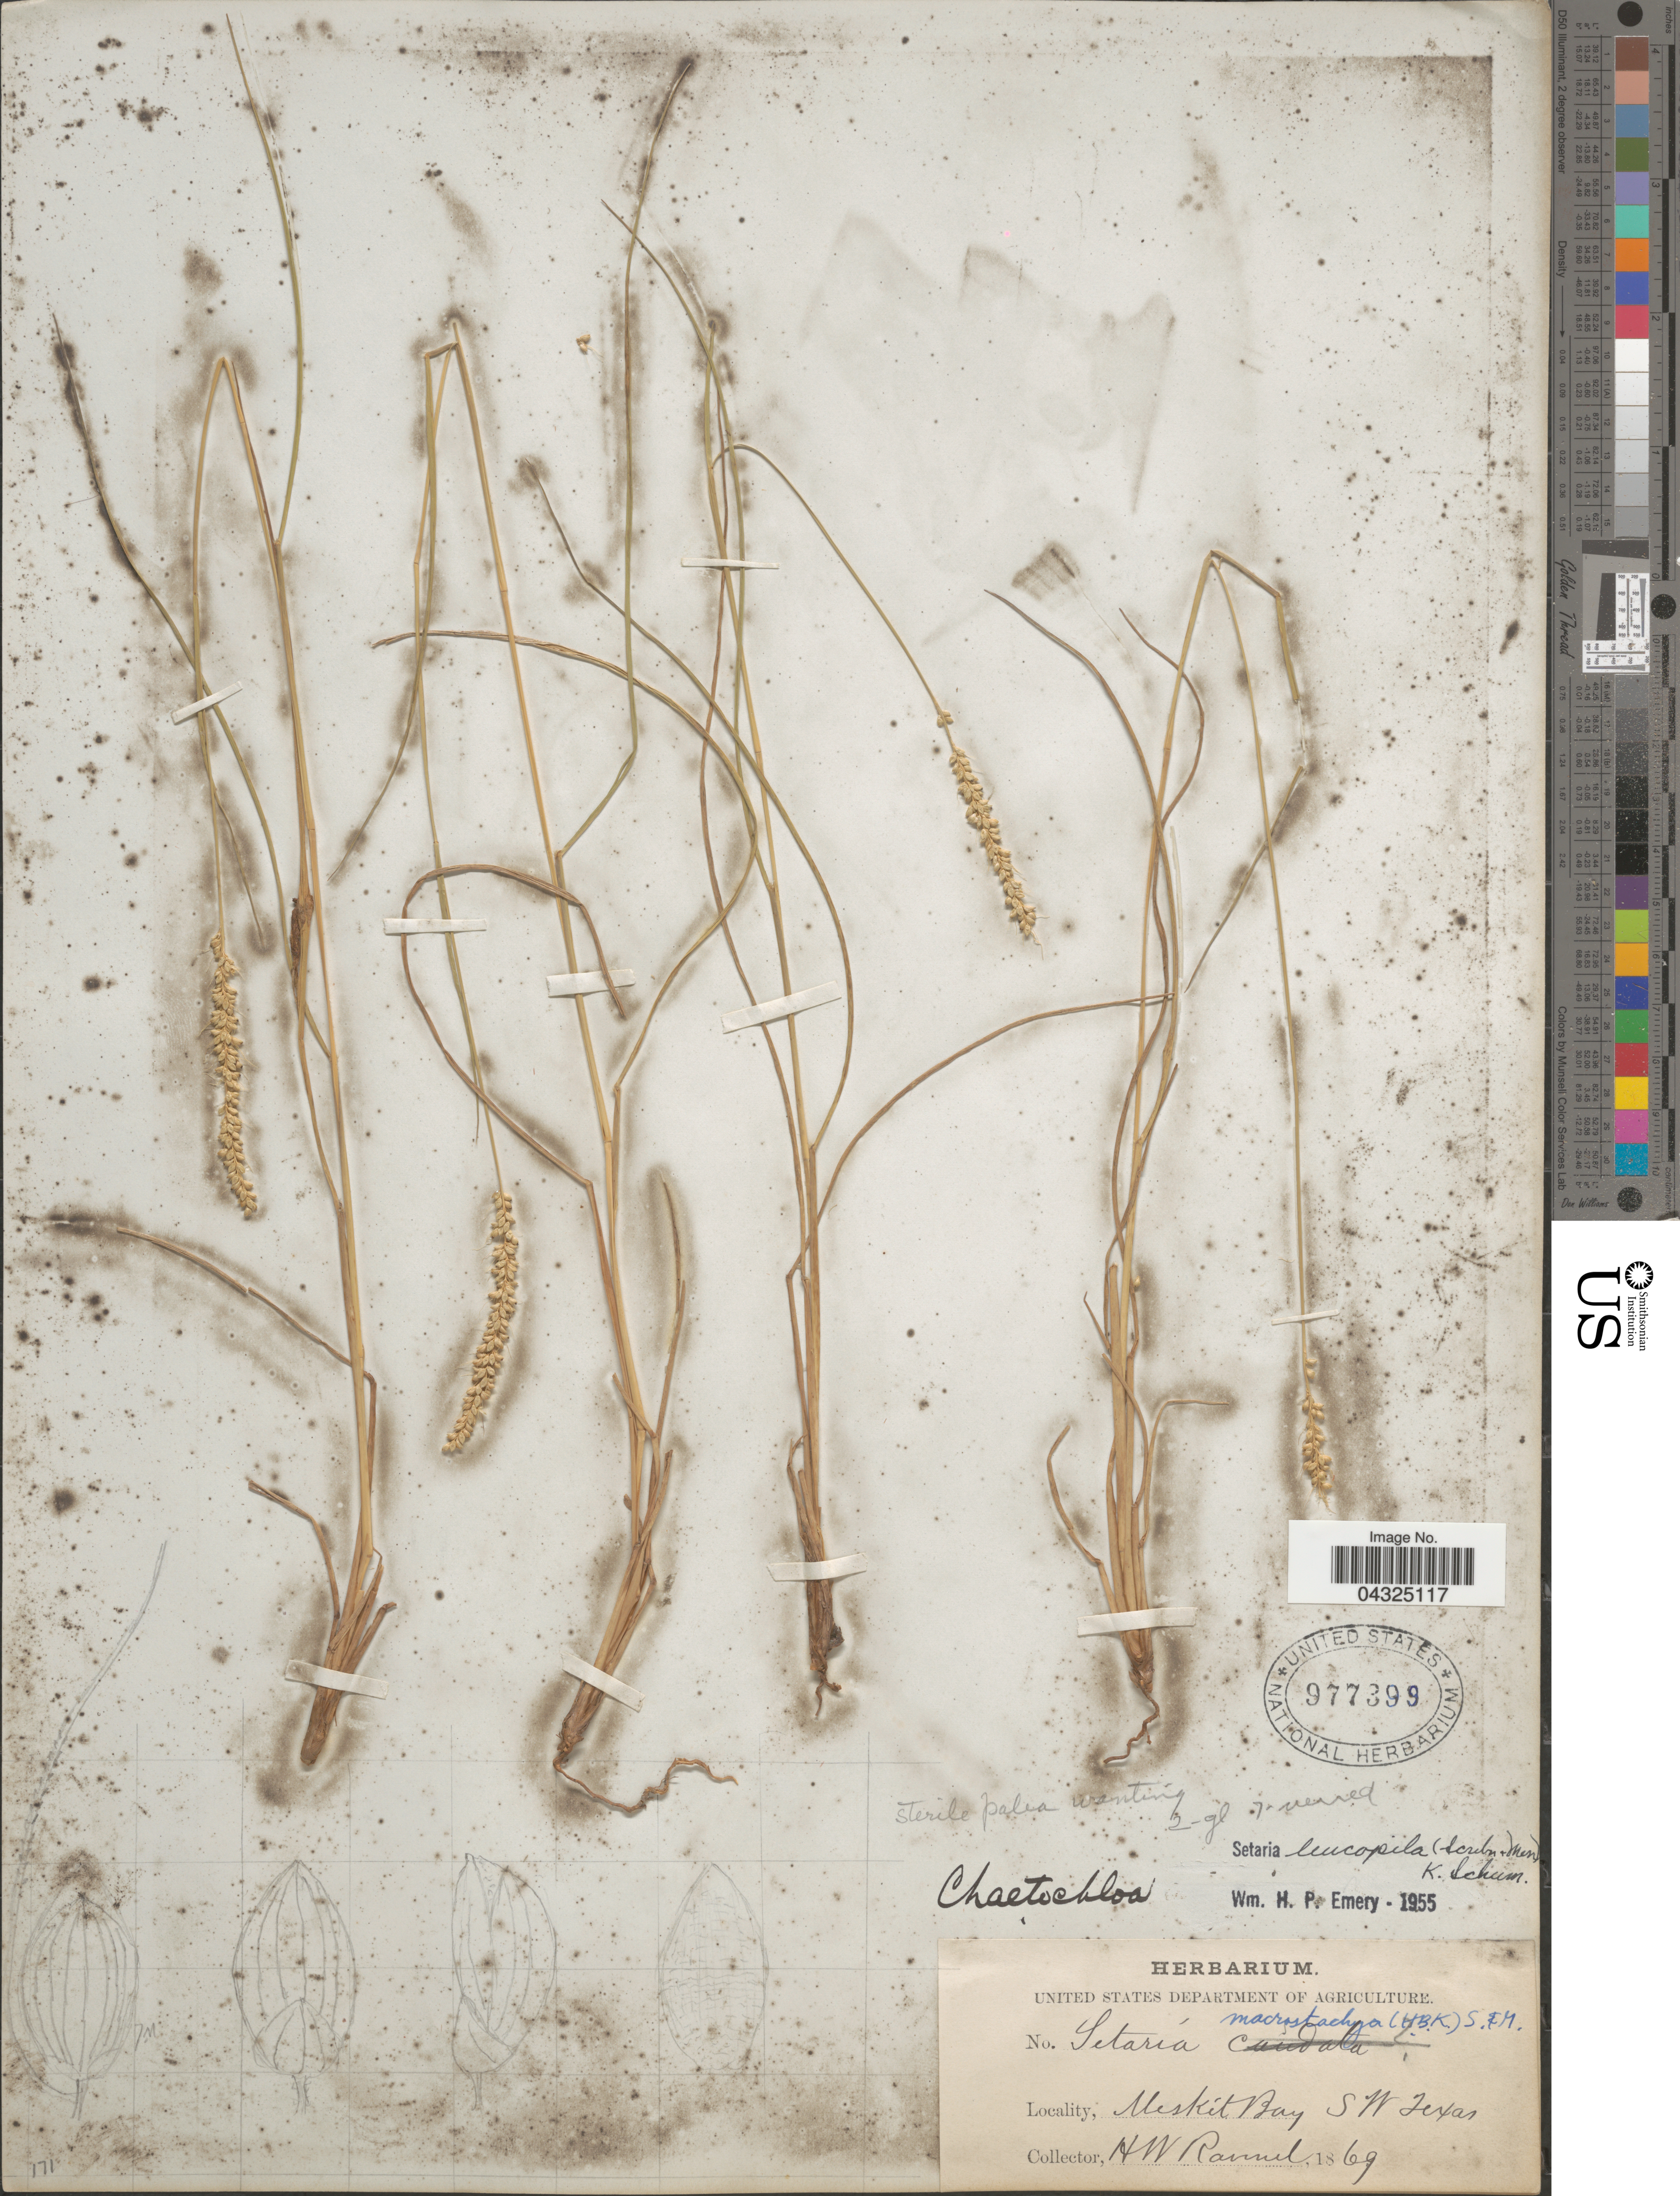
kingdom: Plantae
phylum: Tracheophyta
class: Liliopsida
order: Poales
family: Poaceae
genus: Setaria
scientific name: Setaria leucopila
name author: (Scribn. & Merr.) K. Schum.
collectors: H. Ravenel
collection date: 1869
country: United States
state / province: Texas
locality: Meskit Bay S W Texas.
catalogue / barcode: US 977399